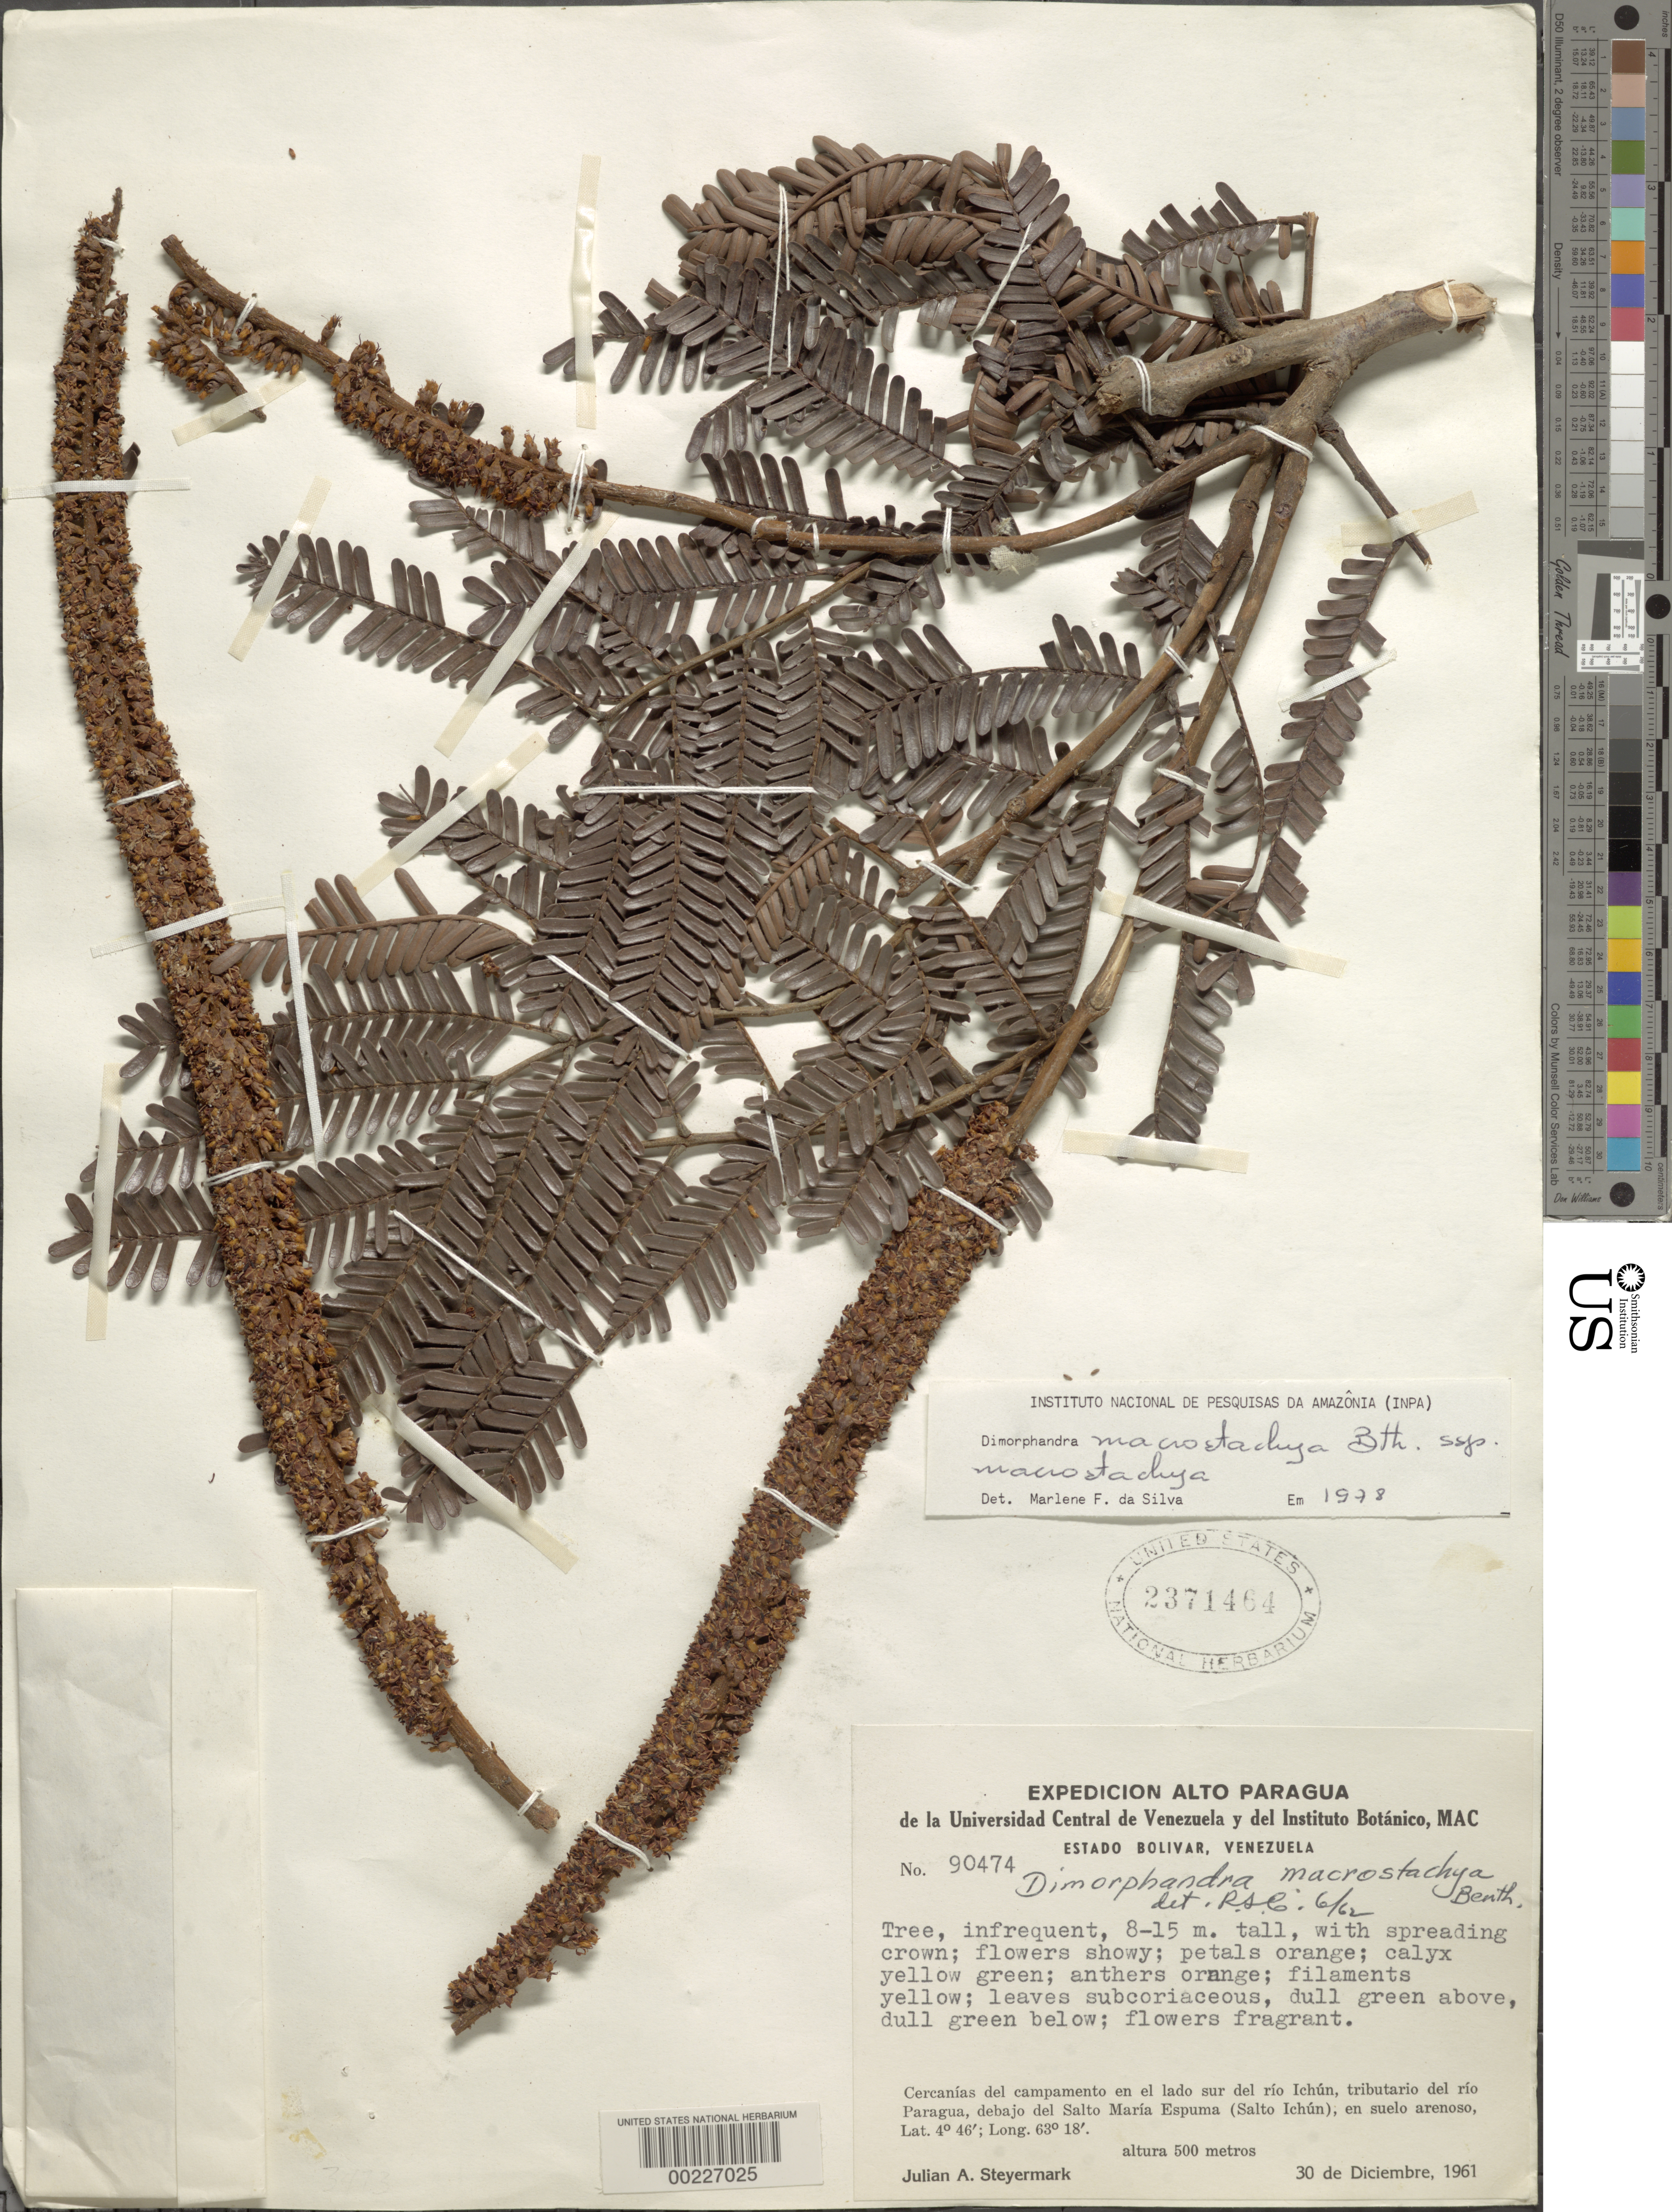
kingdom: Plantae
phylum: Tracheophyta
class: Magnoliopsida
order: Fabales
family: Fabaceae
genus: Dimorphandra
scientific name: Dimorphandra macrostachya subsp. macrostachya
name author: Benth.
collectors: J. Steyermark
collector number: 90474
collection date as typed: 30 Dec 1961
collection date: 1961-12-30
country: Venezuela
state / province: Bolivar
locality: Vicinity of the camp, s side of the rio ichun, tributary of rio paragua, under the salto maria espuma (salto ichun)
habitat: Sandy ground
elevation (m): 500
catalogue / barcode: US 2371464